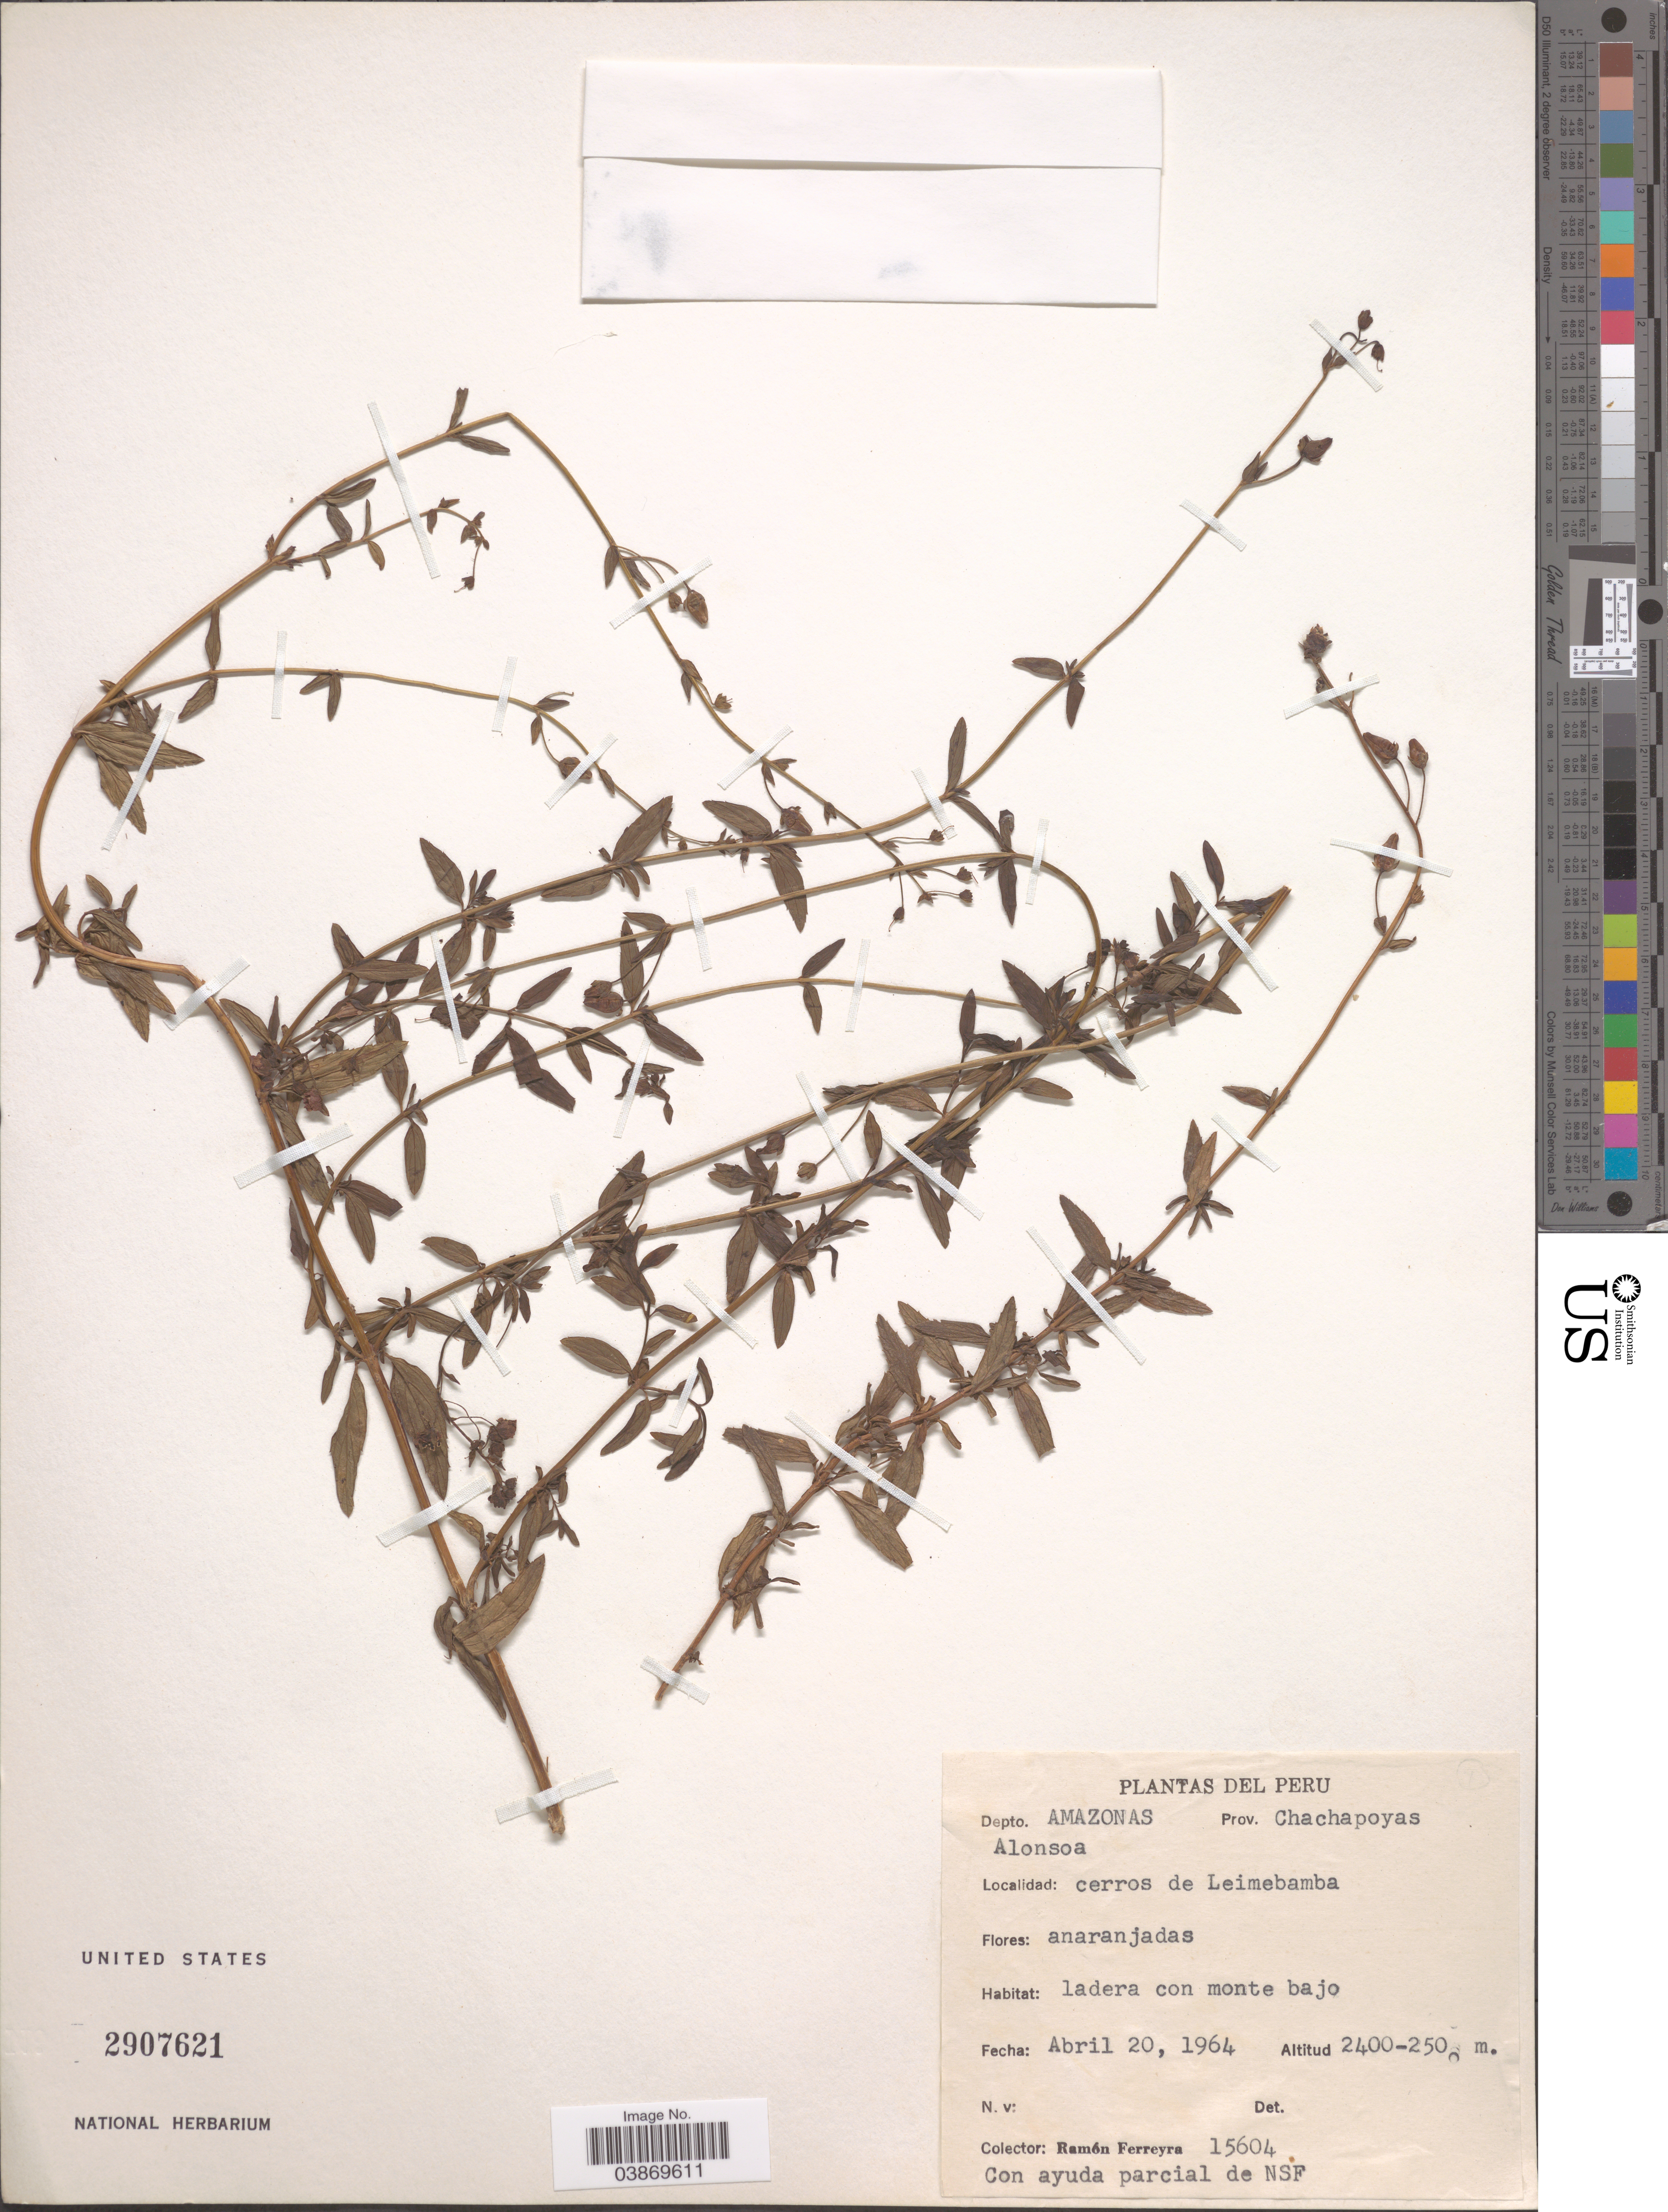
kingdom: Plantae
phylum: Tracheophyta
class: Magnoliopsida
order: Lamiales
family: Scrophulariaceae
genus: Alonsoa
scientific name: Alonsoa sp.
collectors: R. A. Ferreyra & NSF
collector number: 15604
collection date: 1964-04-20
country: Peru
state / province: Amazonas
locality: Depto. Amazonas. Prov. Chachapoyas. Cerros de Leimebamba.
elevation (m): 2400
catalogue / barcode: US 2907621